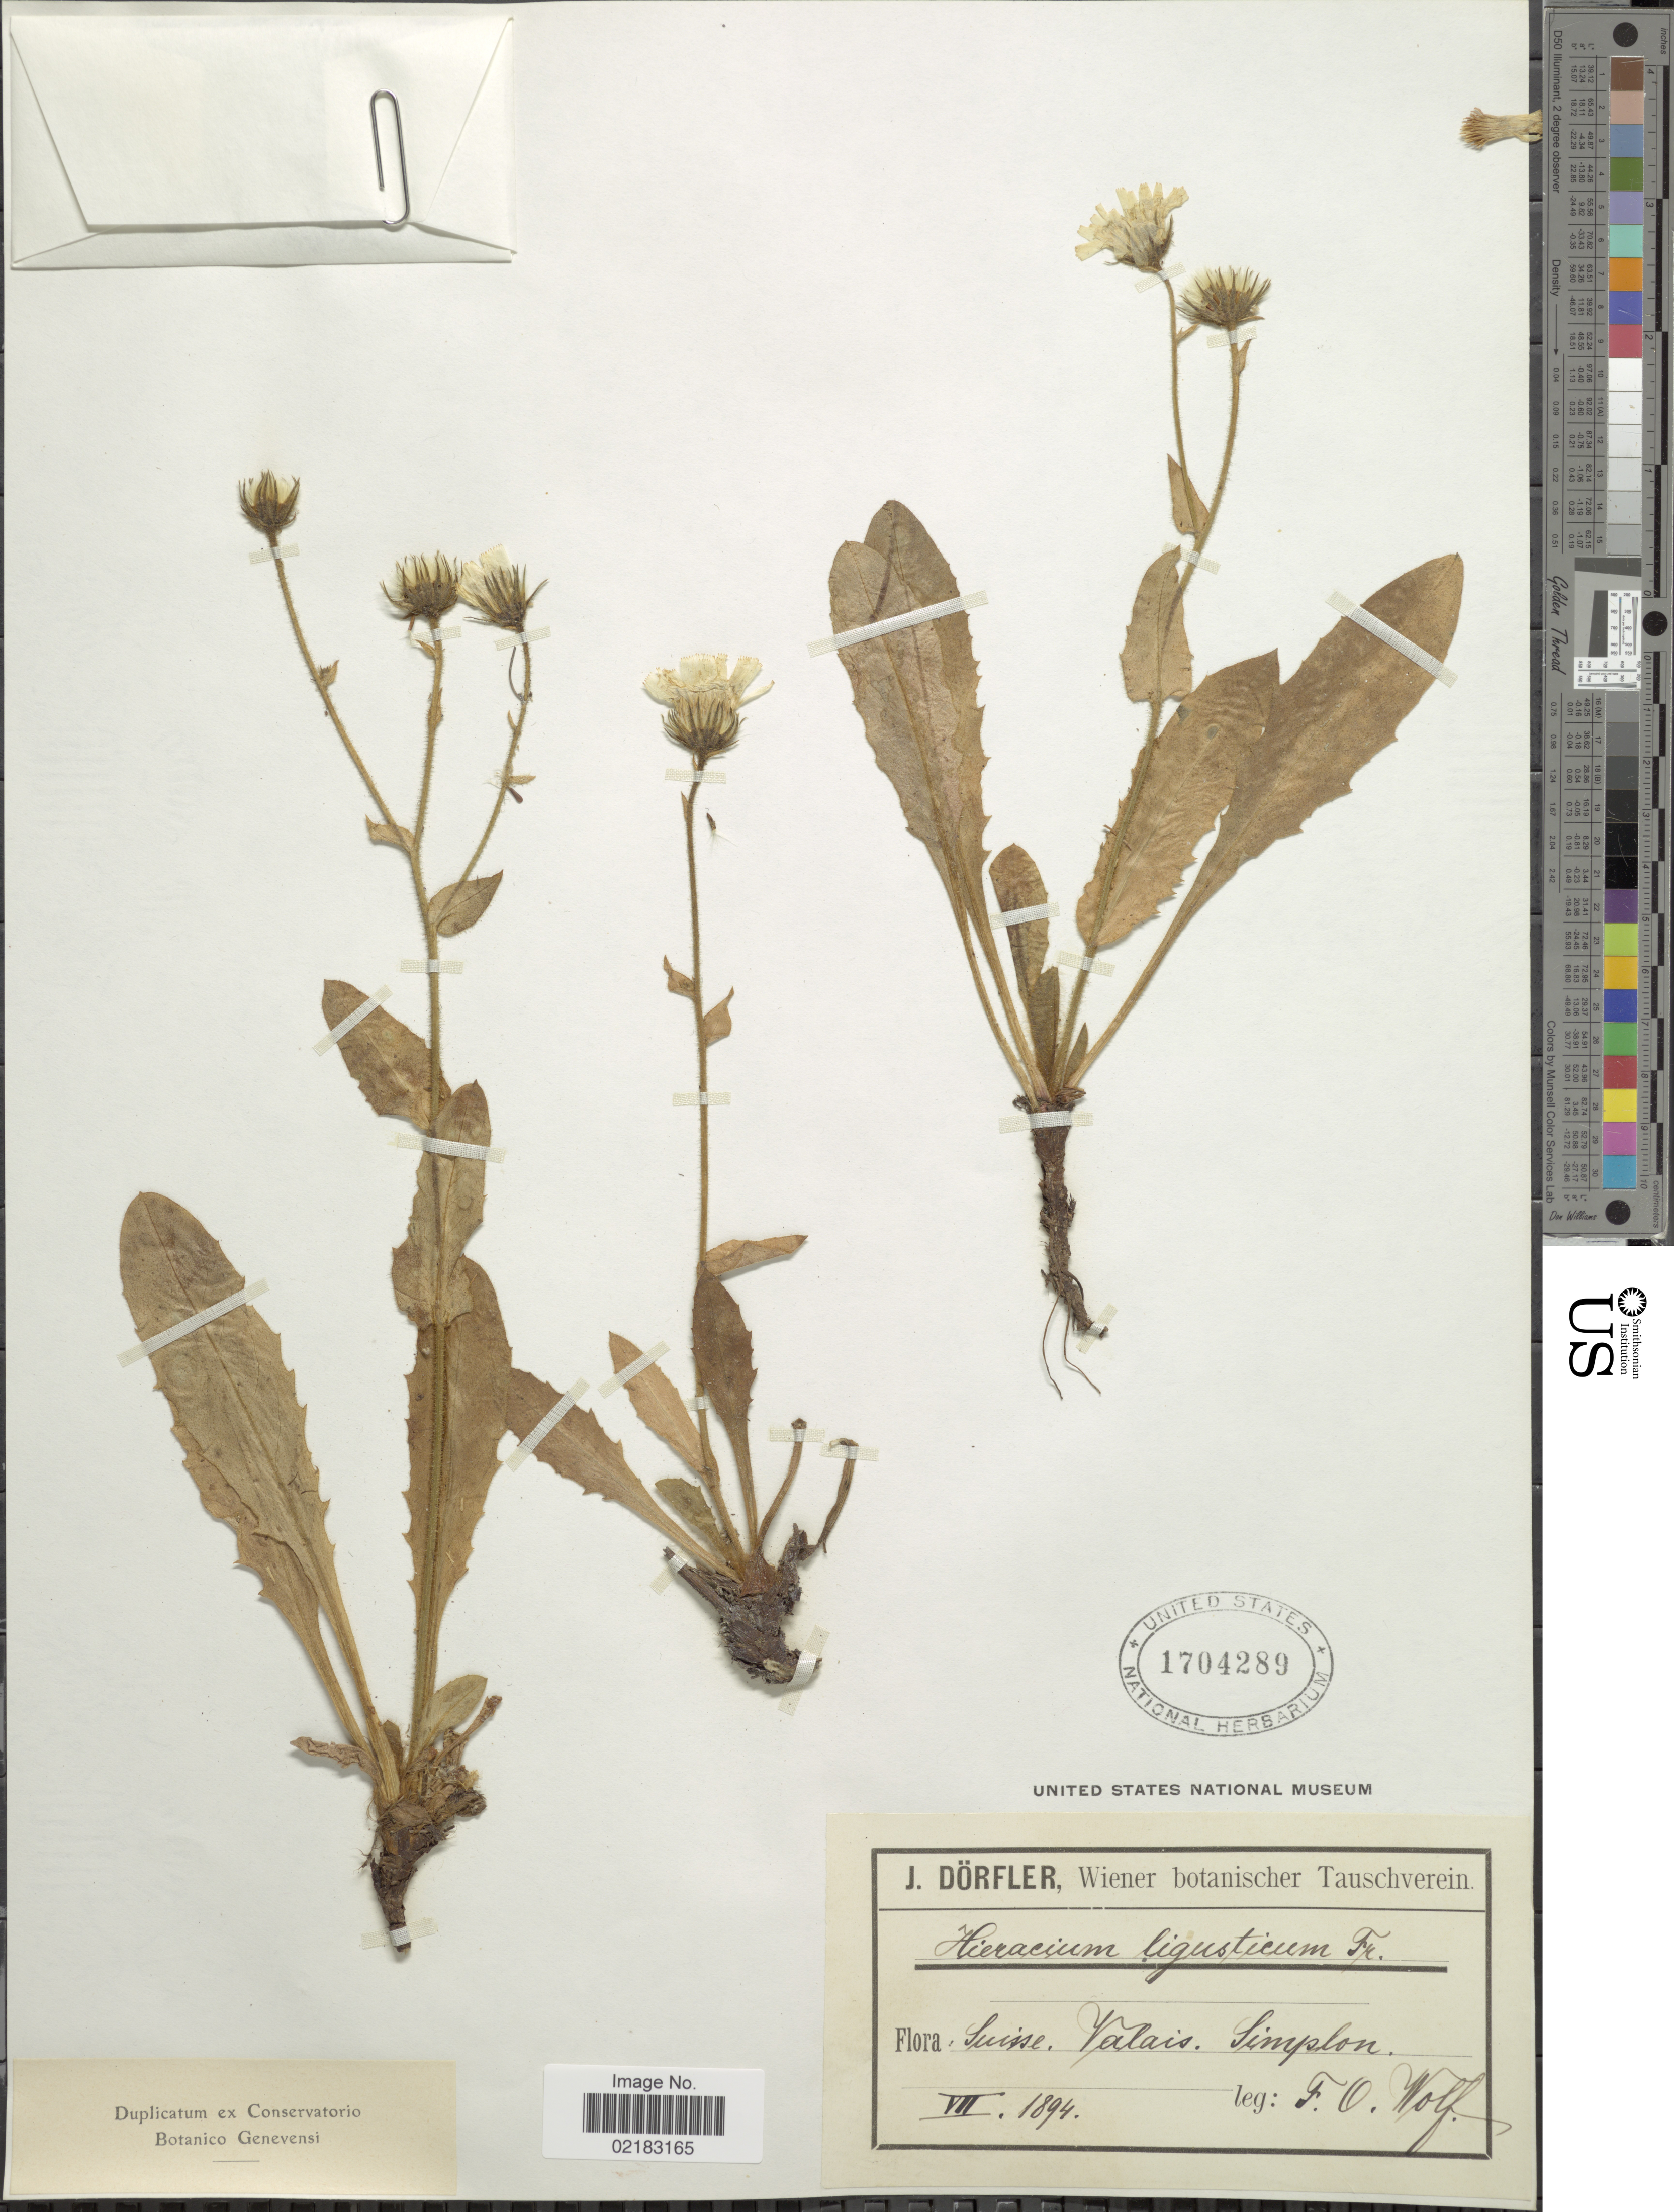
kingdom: Plantae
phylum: Tracheophyta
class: Magnoliopsida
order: Asterales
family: Asteraceae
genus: Hieracium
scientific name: Hieracium amplexicaule subsp. pseudoligusticum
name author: (Gremli) Zahn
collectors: F. Wolf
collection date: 1894-07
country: Switzerland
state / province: Valais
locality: Suisse, Simplon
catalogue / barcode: US 1704289